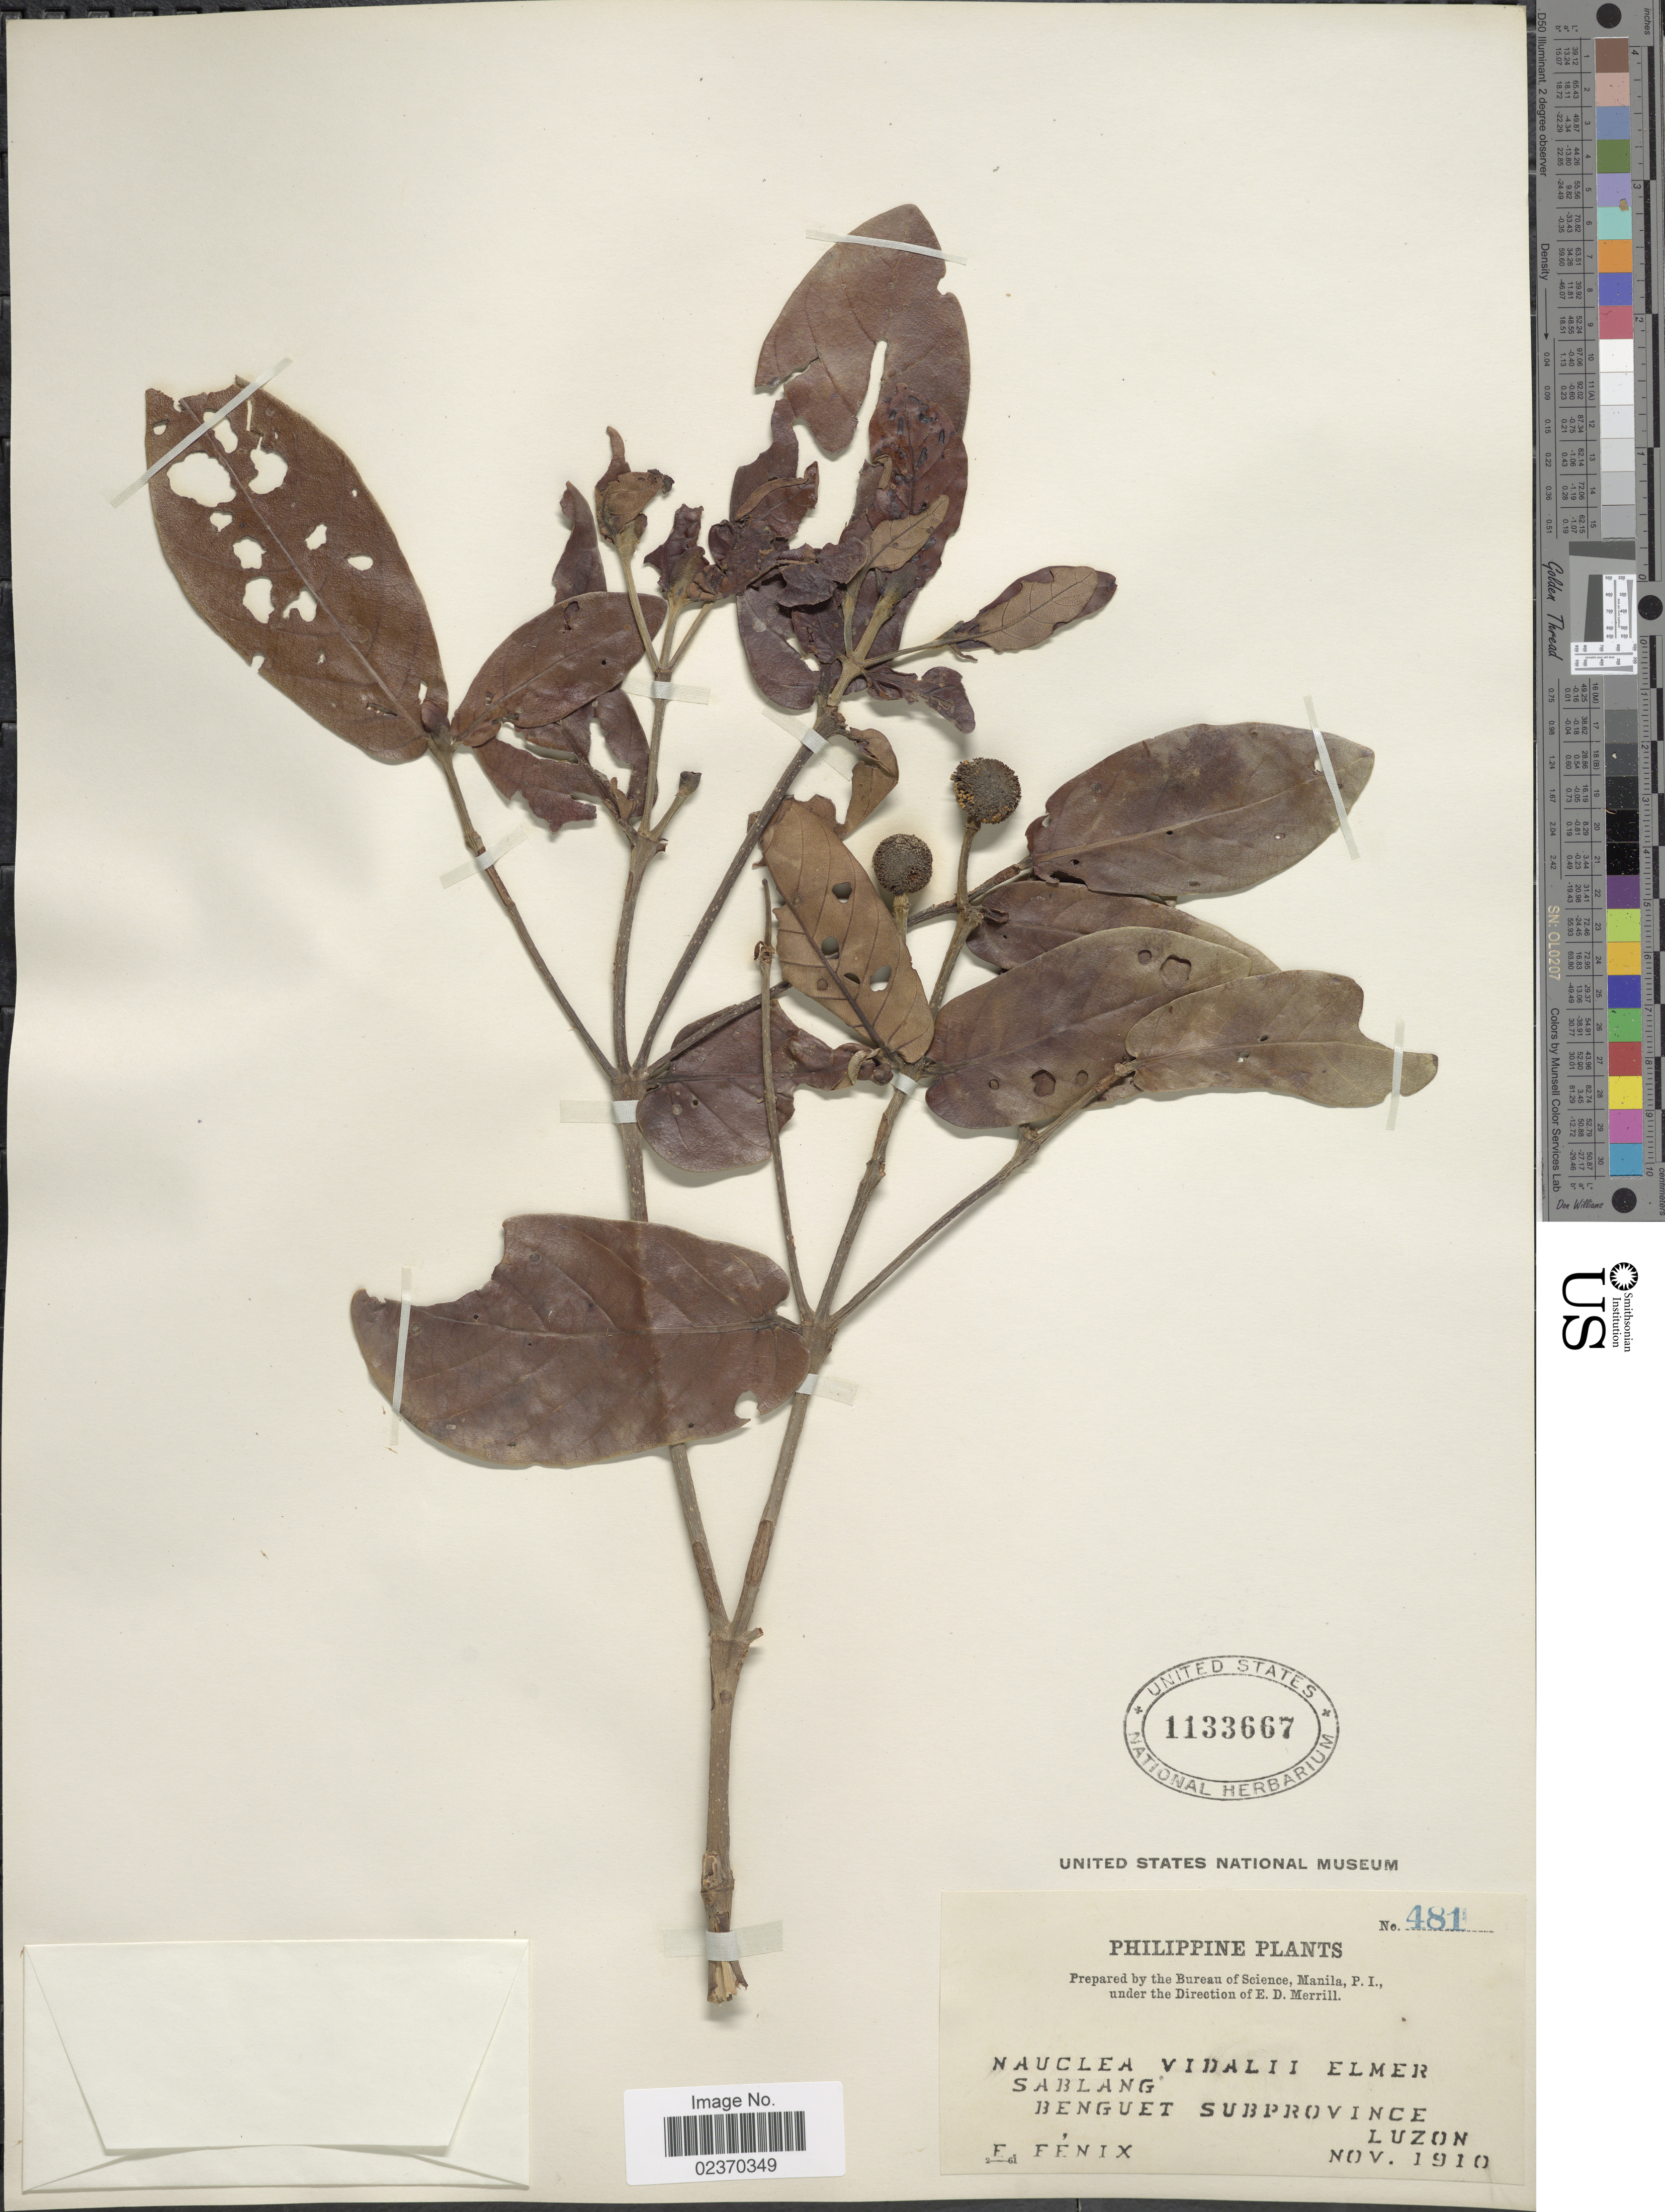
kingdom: Plantae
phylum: Tracheophyta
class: Magnoliopsida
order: Gentianales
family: Rubiaceae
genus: Neonauclea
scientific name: Neonauclea vidalii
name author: (Elmer) Merr.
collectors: E. Fénix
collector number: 481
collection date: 1910-11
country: Philippines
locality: Sablang, Benguet Subprovince, Luzon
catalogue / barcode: US 1133667